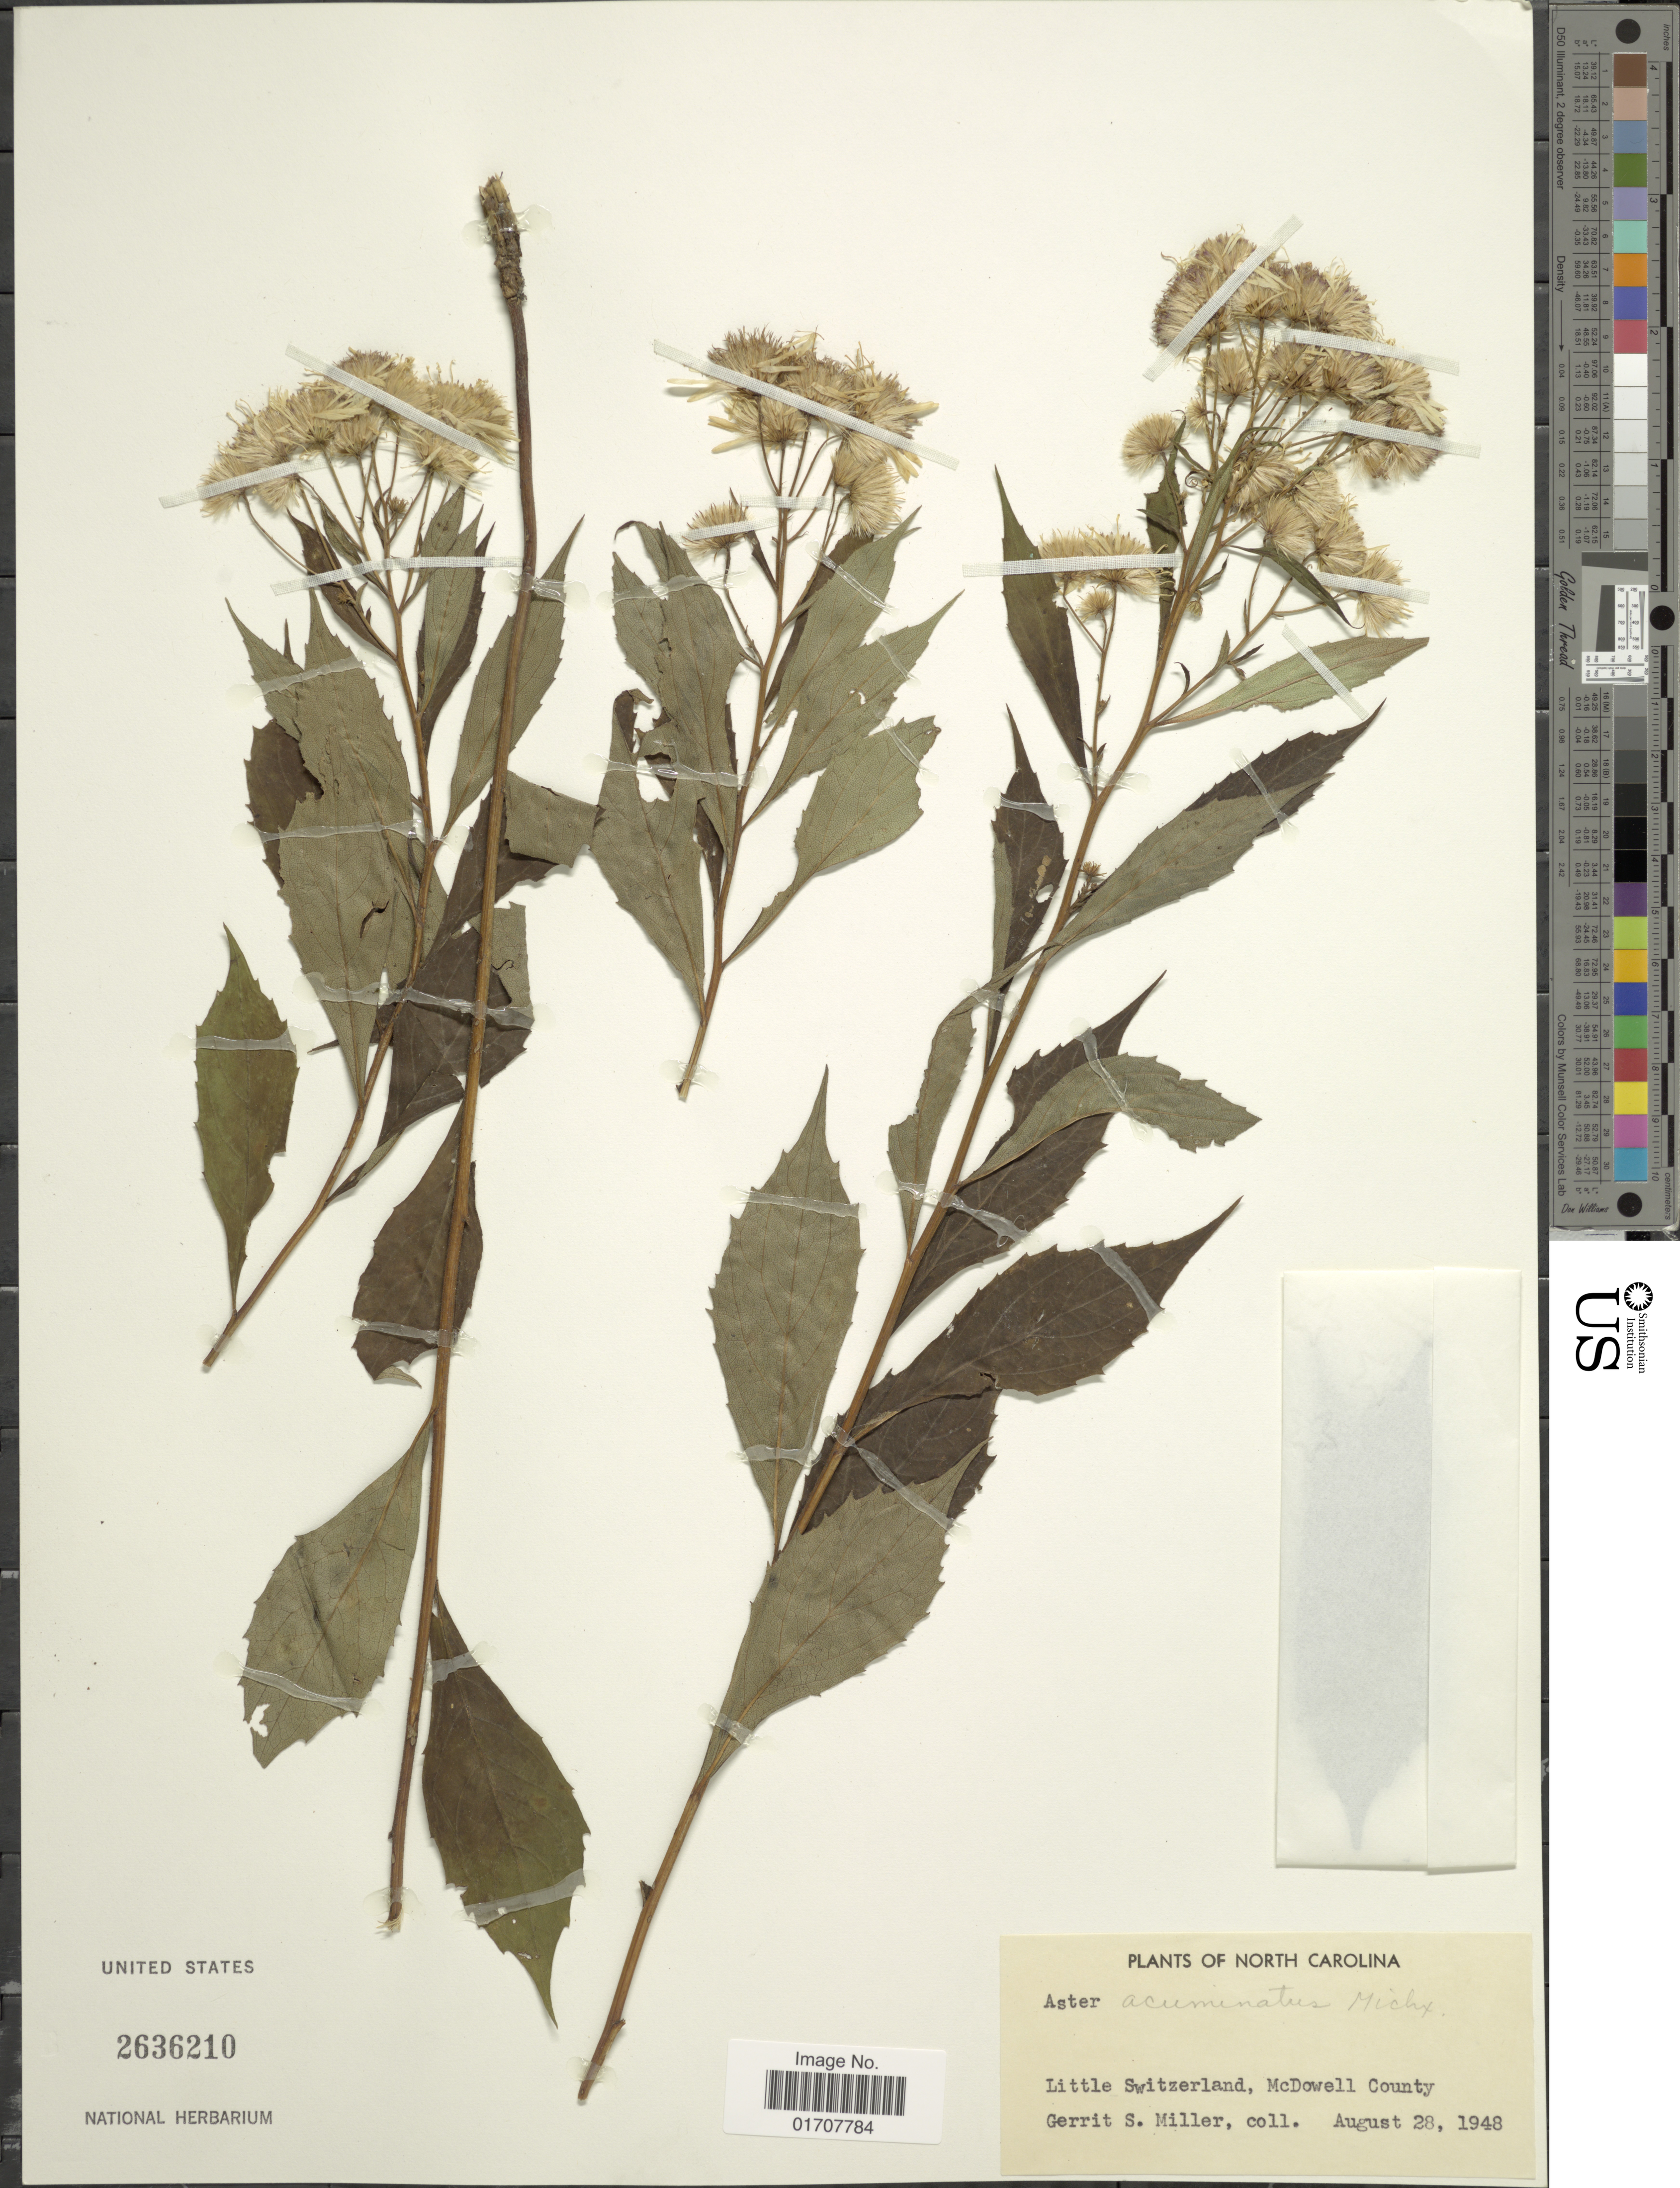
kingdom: Plantae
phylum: Tracheophyta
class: Magnoliopsida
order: Asterales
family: Asteraceae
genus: Oclemena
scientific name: Oclemena acuminata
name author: (Michx.) Greene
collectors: G. S. Miller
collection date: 1948-08-28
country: United States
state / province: North Carolina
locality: Little Switzerland, McDowell County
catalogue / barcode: US 2636210